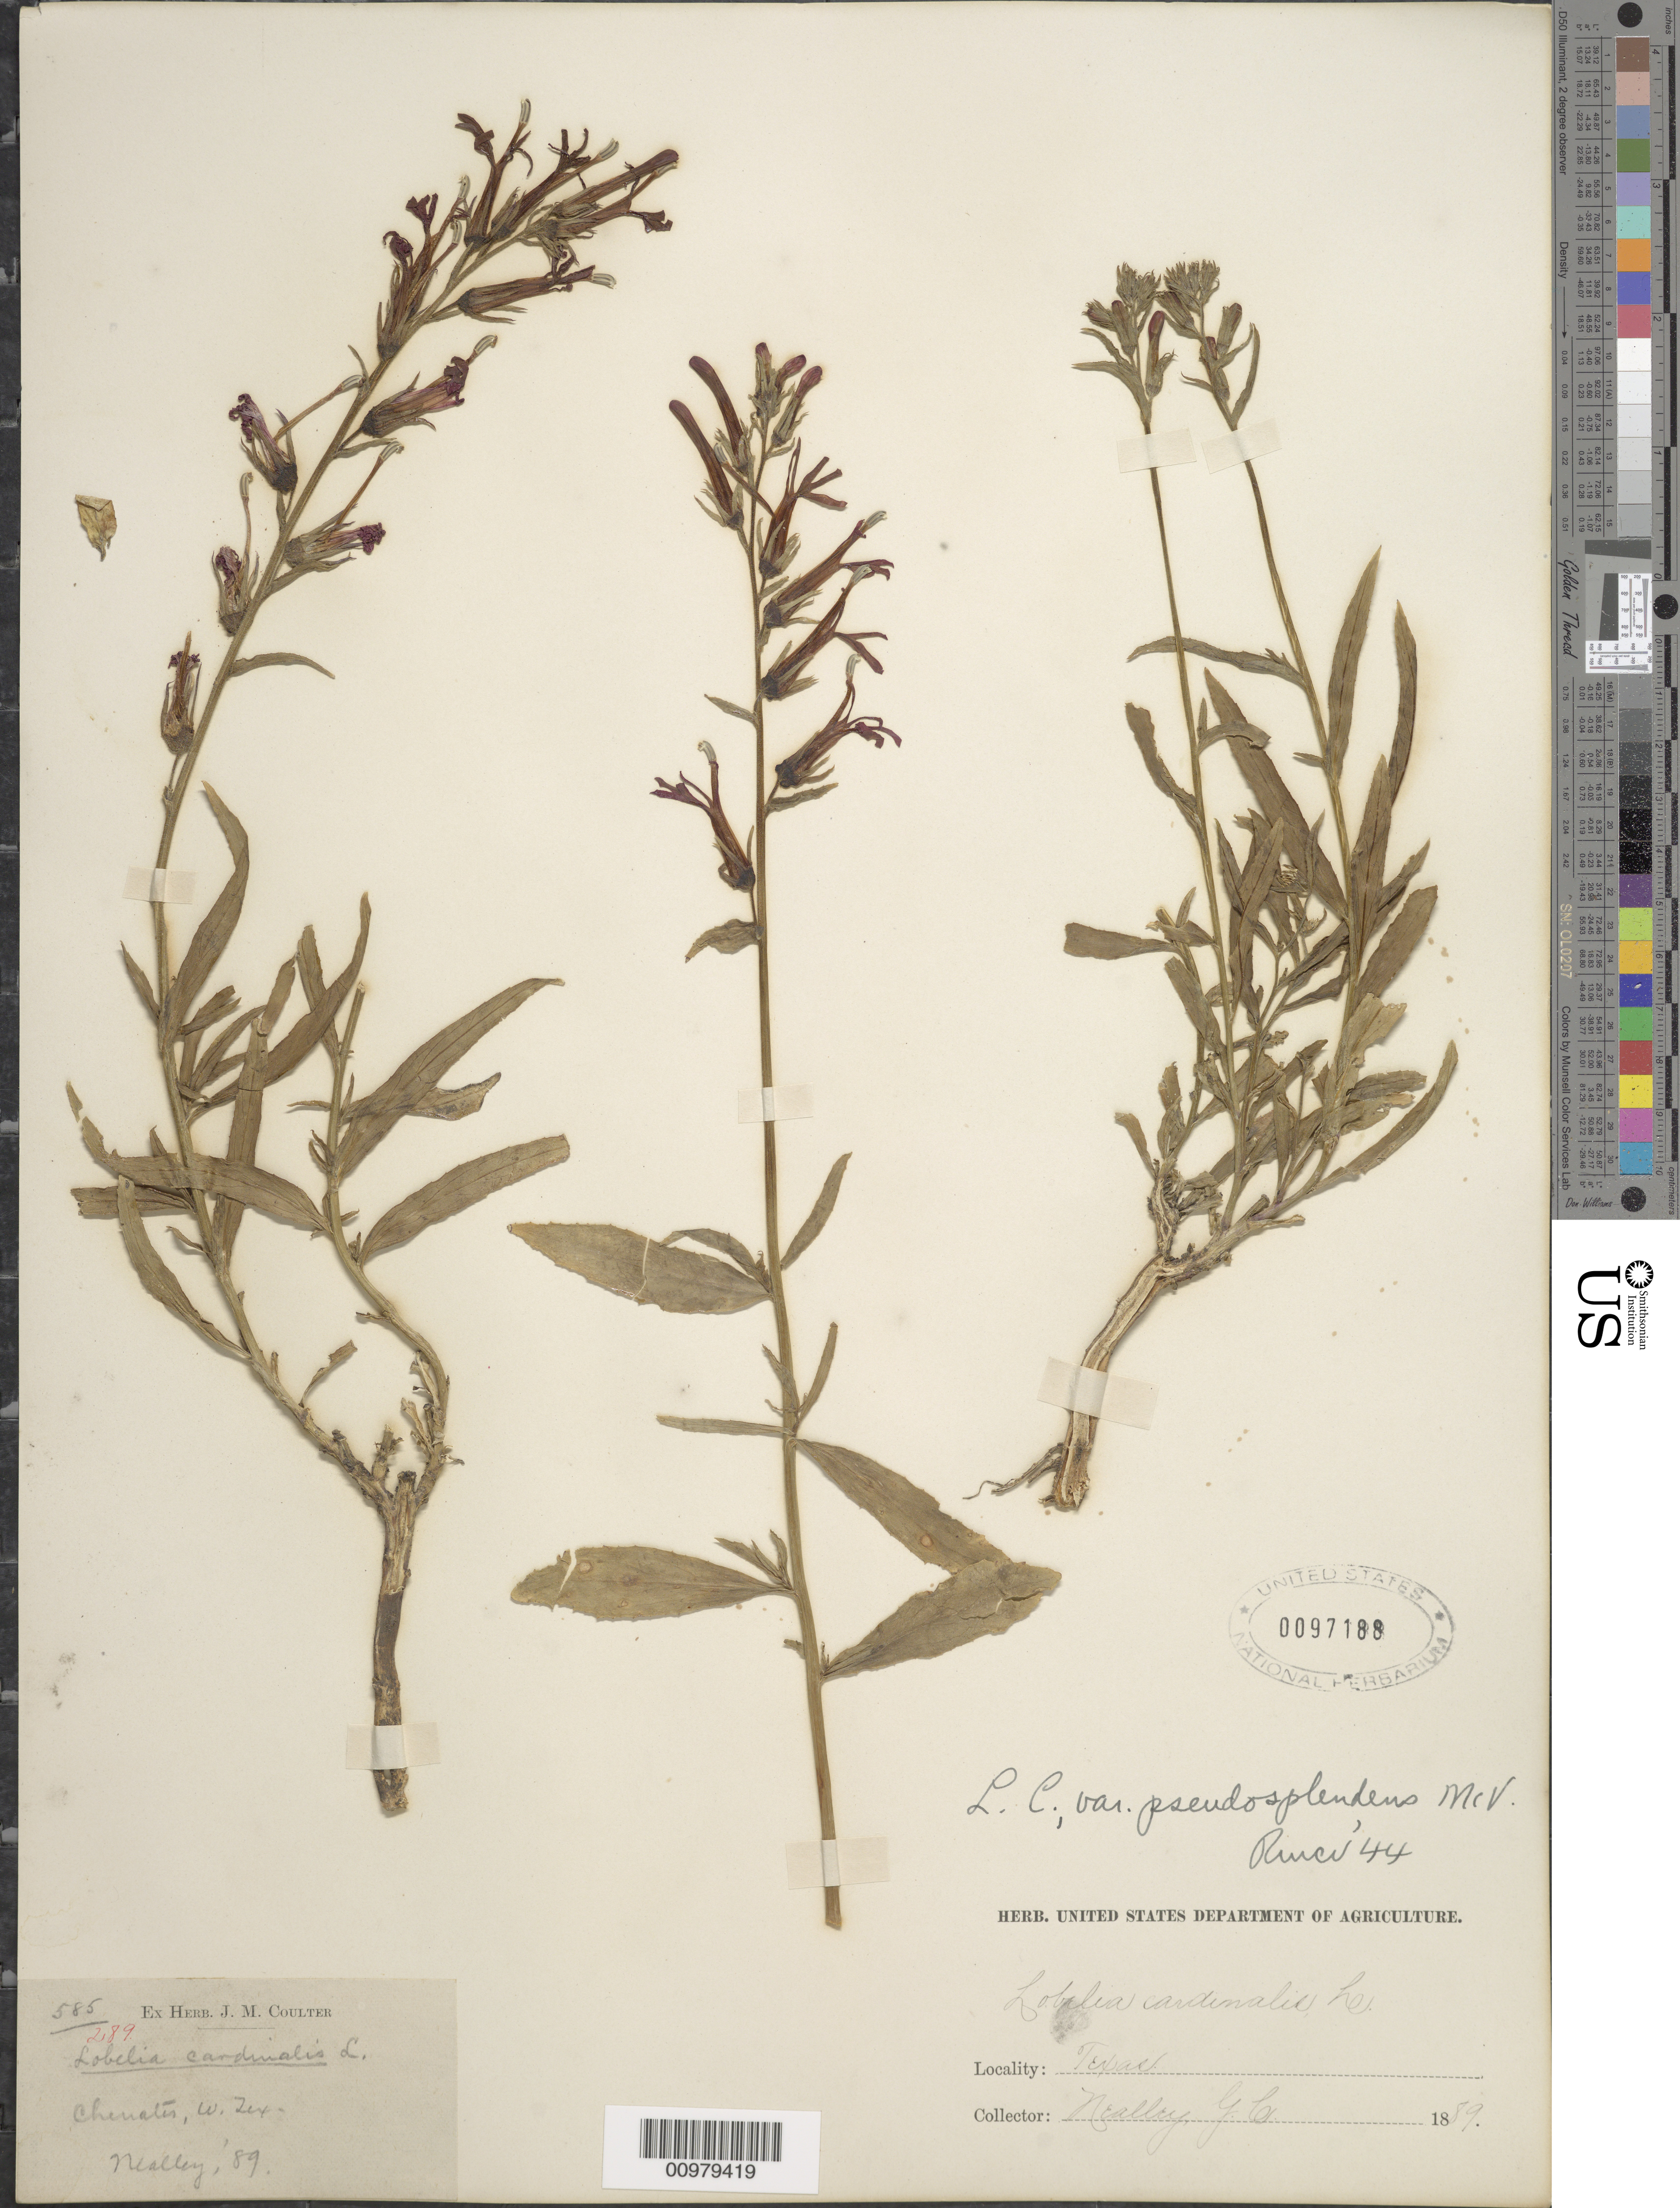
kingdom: Plantae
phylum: Tracheophyta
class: Magnoliopsida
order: Asterales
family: Campanulaceae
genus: Lobelia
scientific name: Lobelia cardinalis var. pseudosplendens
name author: McVaugh in Woodson & Schery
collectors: G. C. Nealley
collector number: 585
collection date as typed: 1889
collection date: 1889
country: United States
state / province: Texas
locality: Chenates, West Texas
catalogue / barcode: US 97188